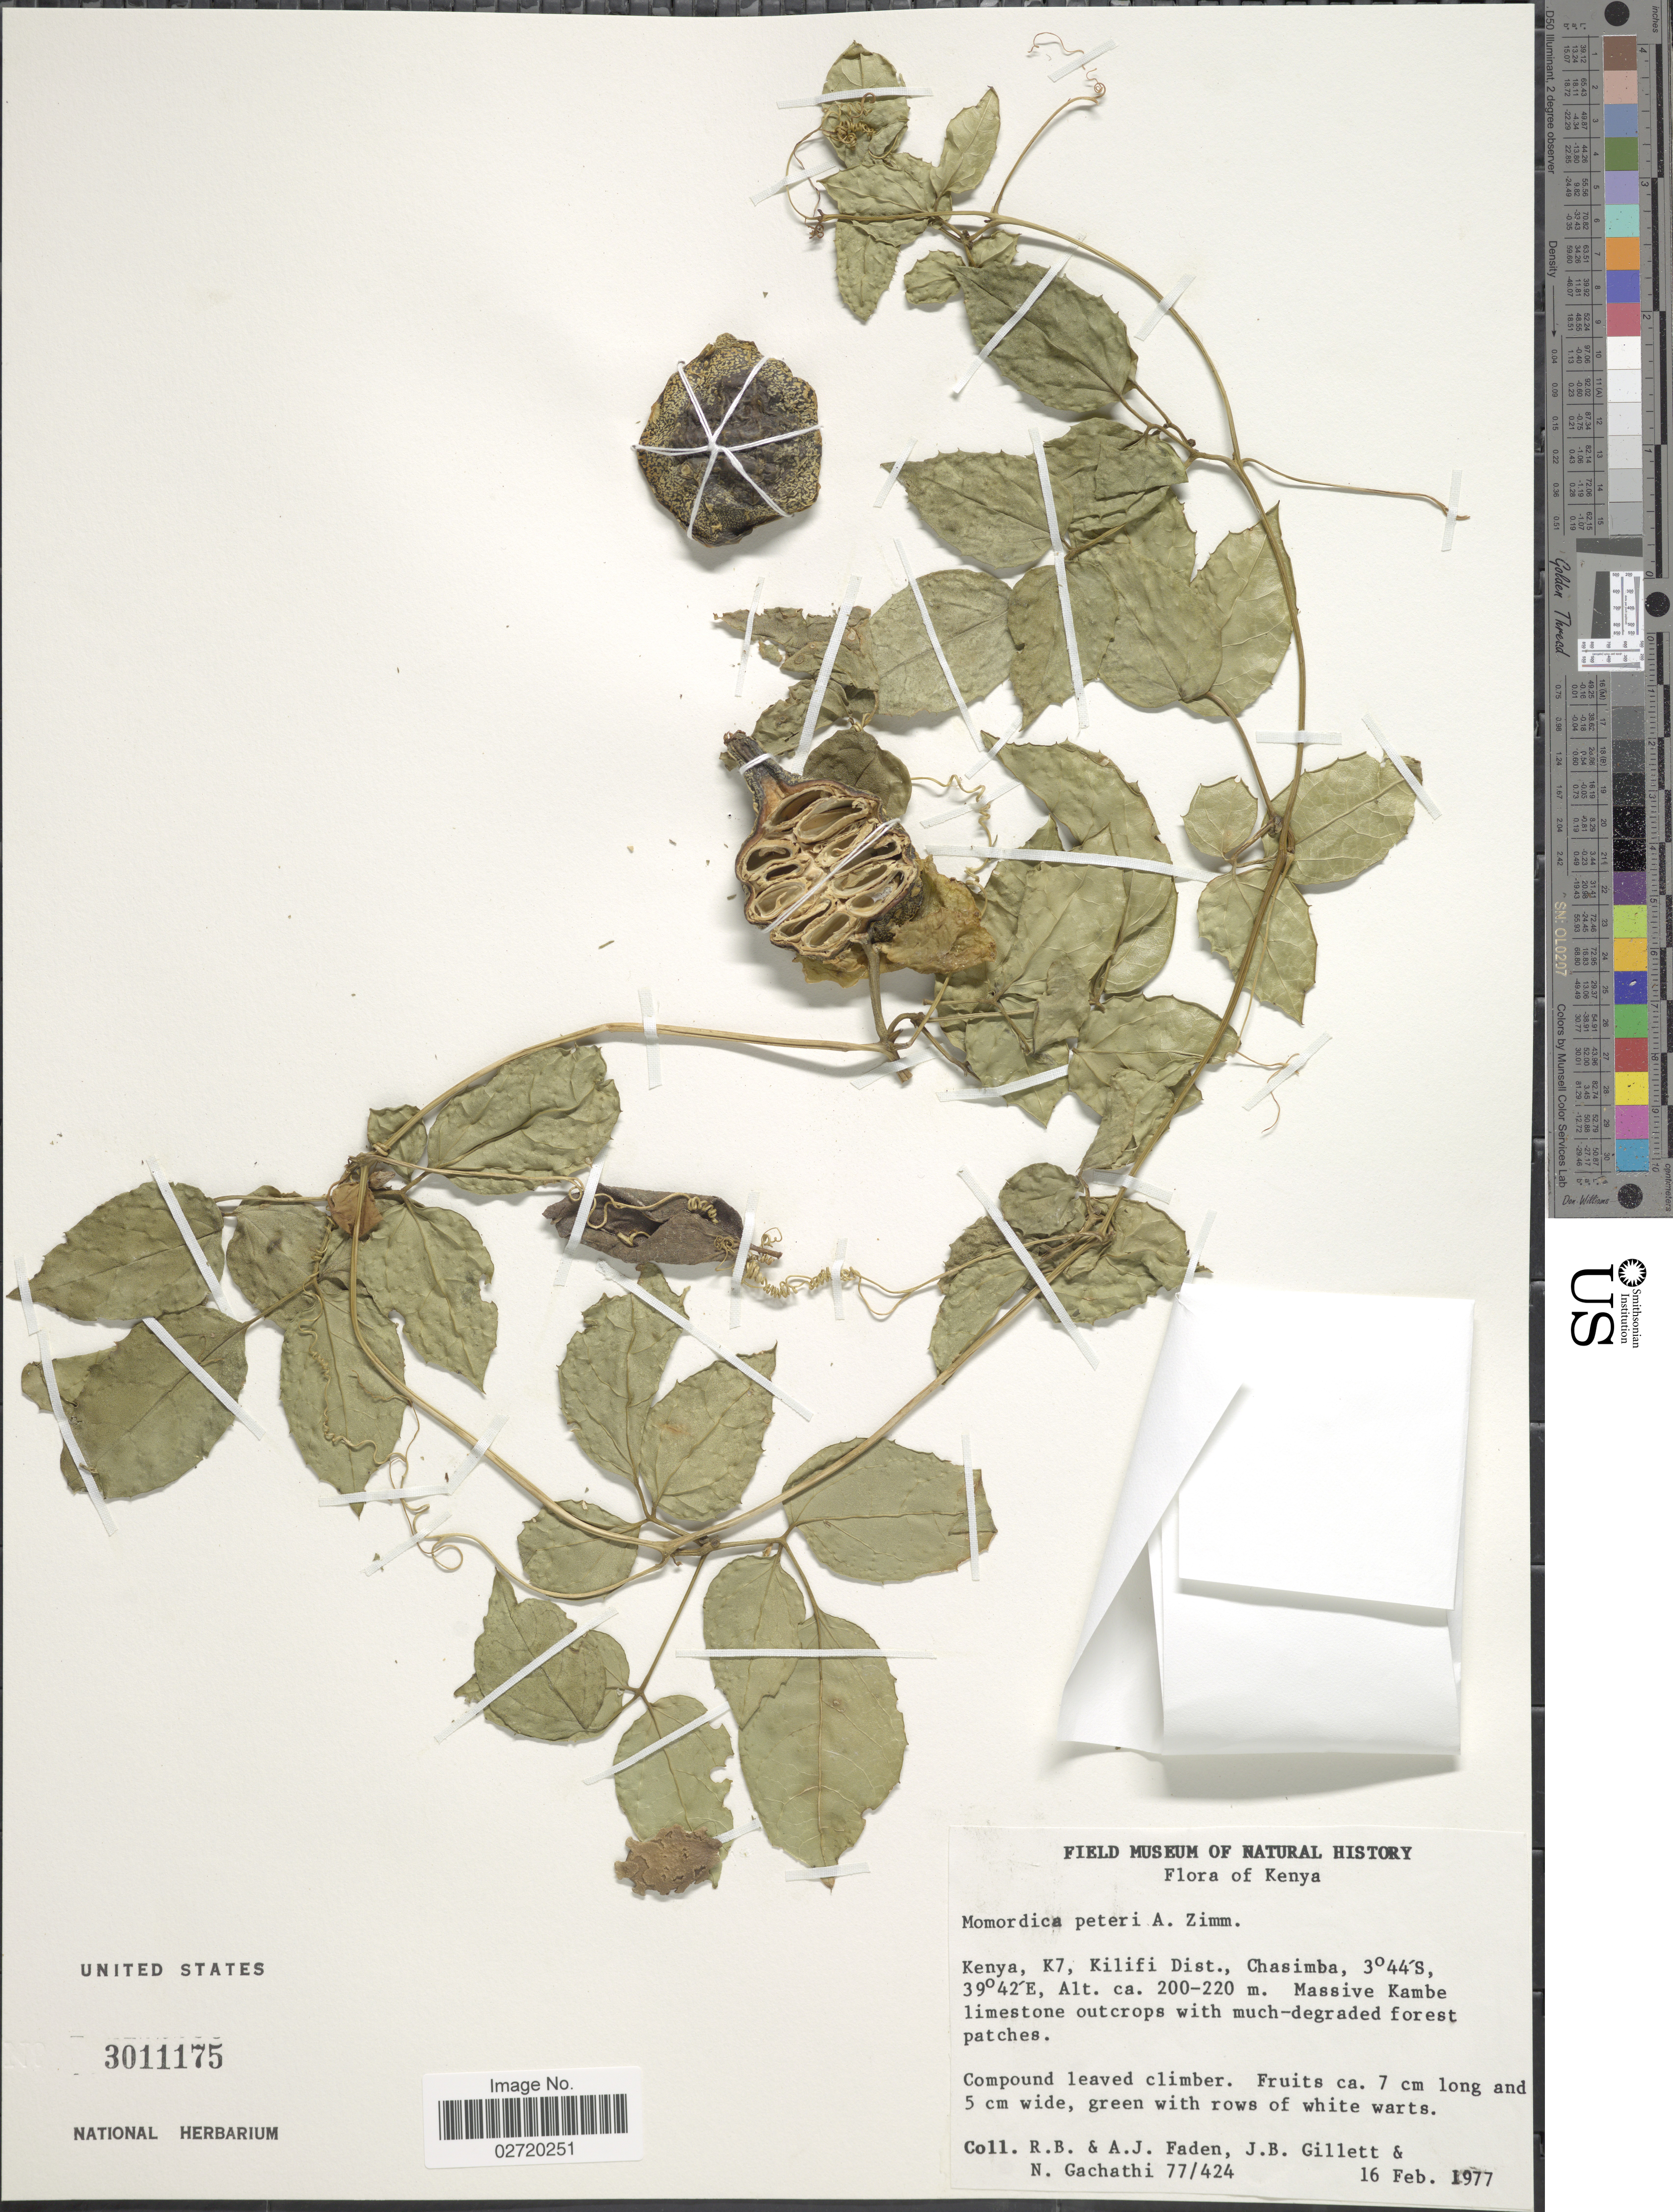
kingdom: Plantae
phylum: Tracheophyta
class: Magnoliopsida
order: Cucurbitales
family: Cucurbitaceae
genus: Momordica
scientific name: Momordica peteri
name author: Zimm.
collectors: R. B. Faden, A. J. Faden, J. B. Gillett & N. Gachathi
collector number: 77/424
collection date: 1977-02-16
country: Kenya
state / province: Kilifi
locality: Kenya, Kilifi Dist., Chasimba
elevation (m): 200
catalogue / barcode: US 3011175